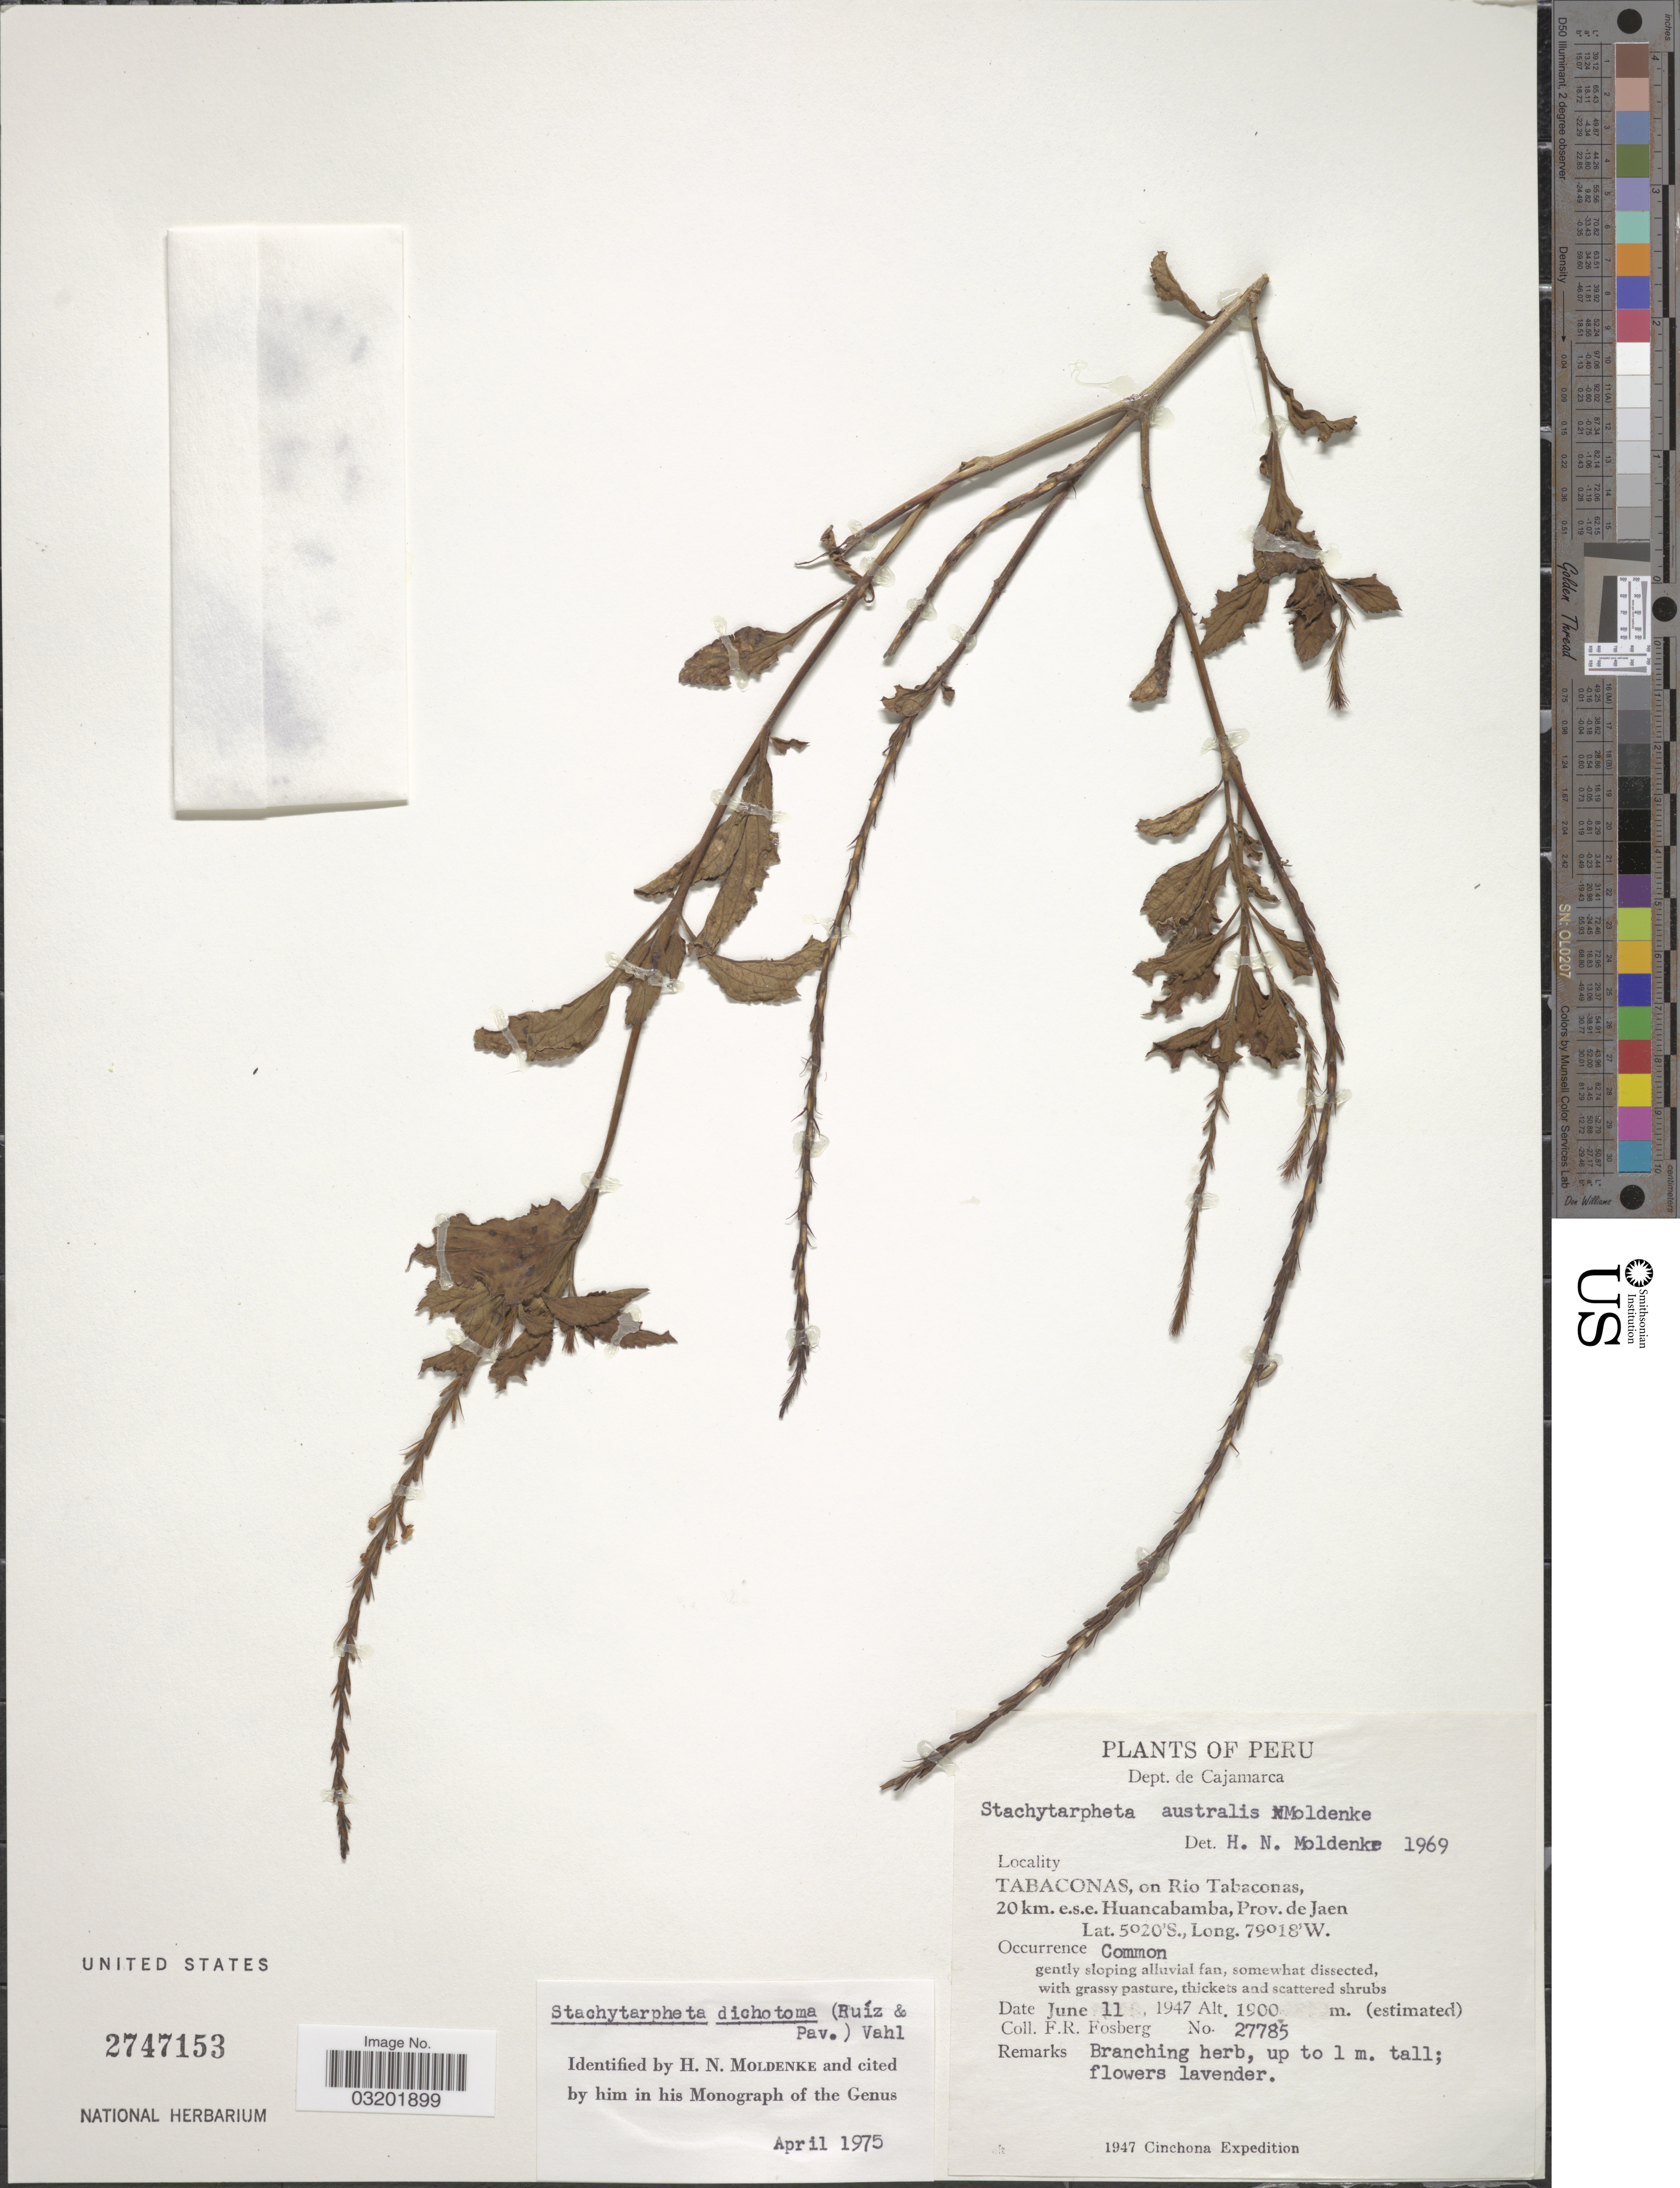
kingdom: Plantae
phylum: Tracheophyta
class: Magnoliopsida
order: Lamiales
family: Verbenaceae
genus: Stachytarpheta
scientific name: Stachytarpheta dichotoma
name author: (Ruiz & Pav.) Vahl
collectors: F. R. Fosberg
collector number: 27785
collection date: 1947-06-11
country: Peru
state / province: Cajamarca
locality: Dept. de Cajamarca. Tabaconas, on Rio Tabaconas, 20 km. e.s.e. Huancabamba, Prov. de Jaen.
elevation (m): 1900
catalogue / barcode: US 2747153